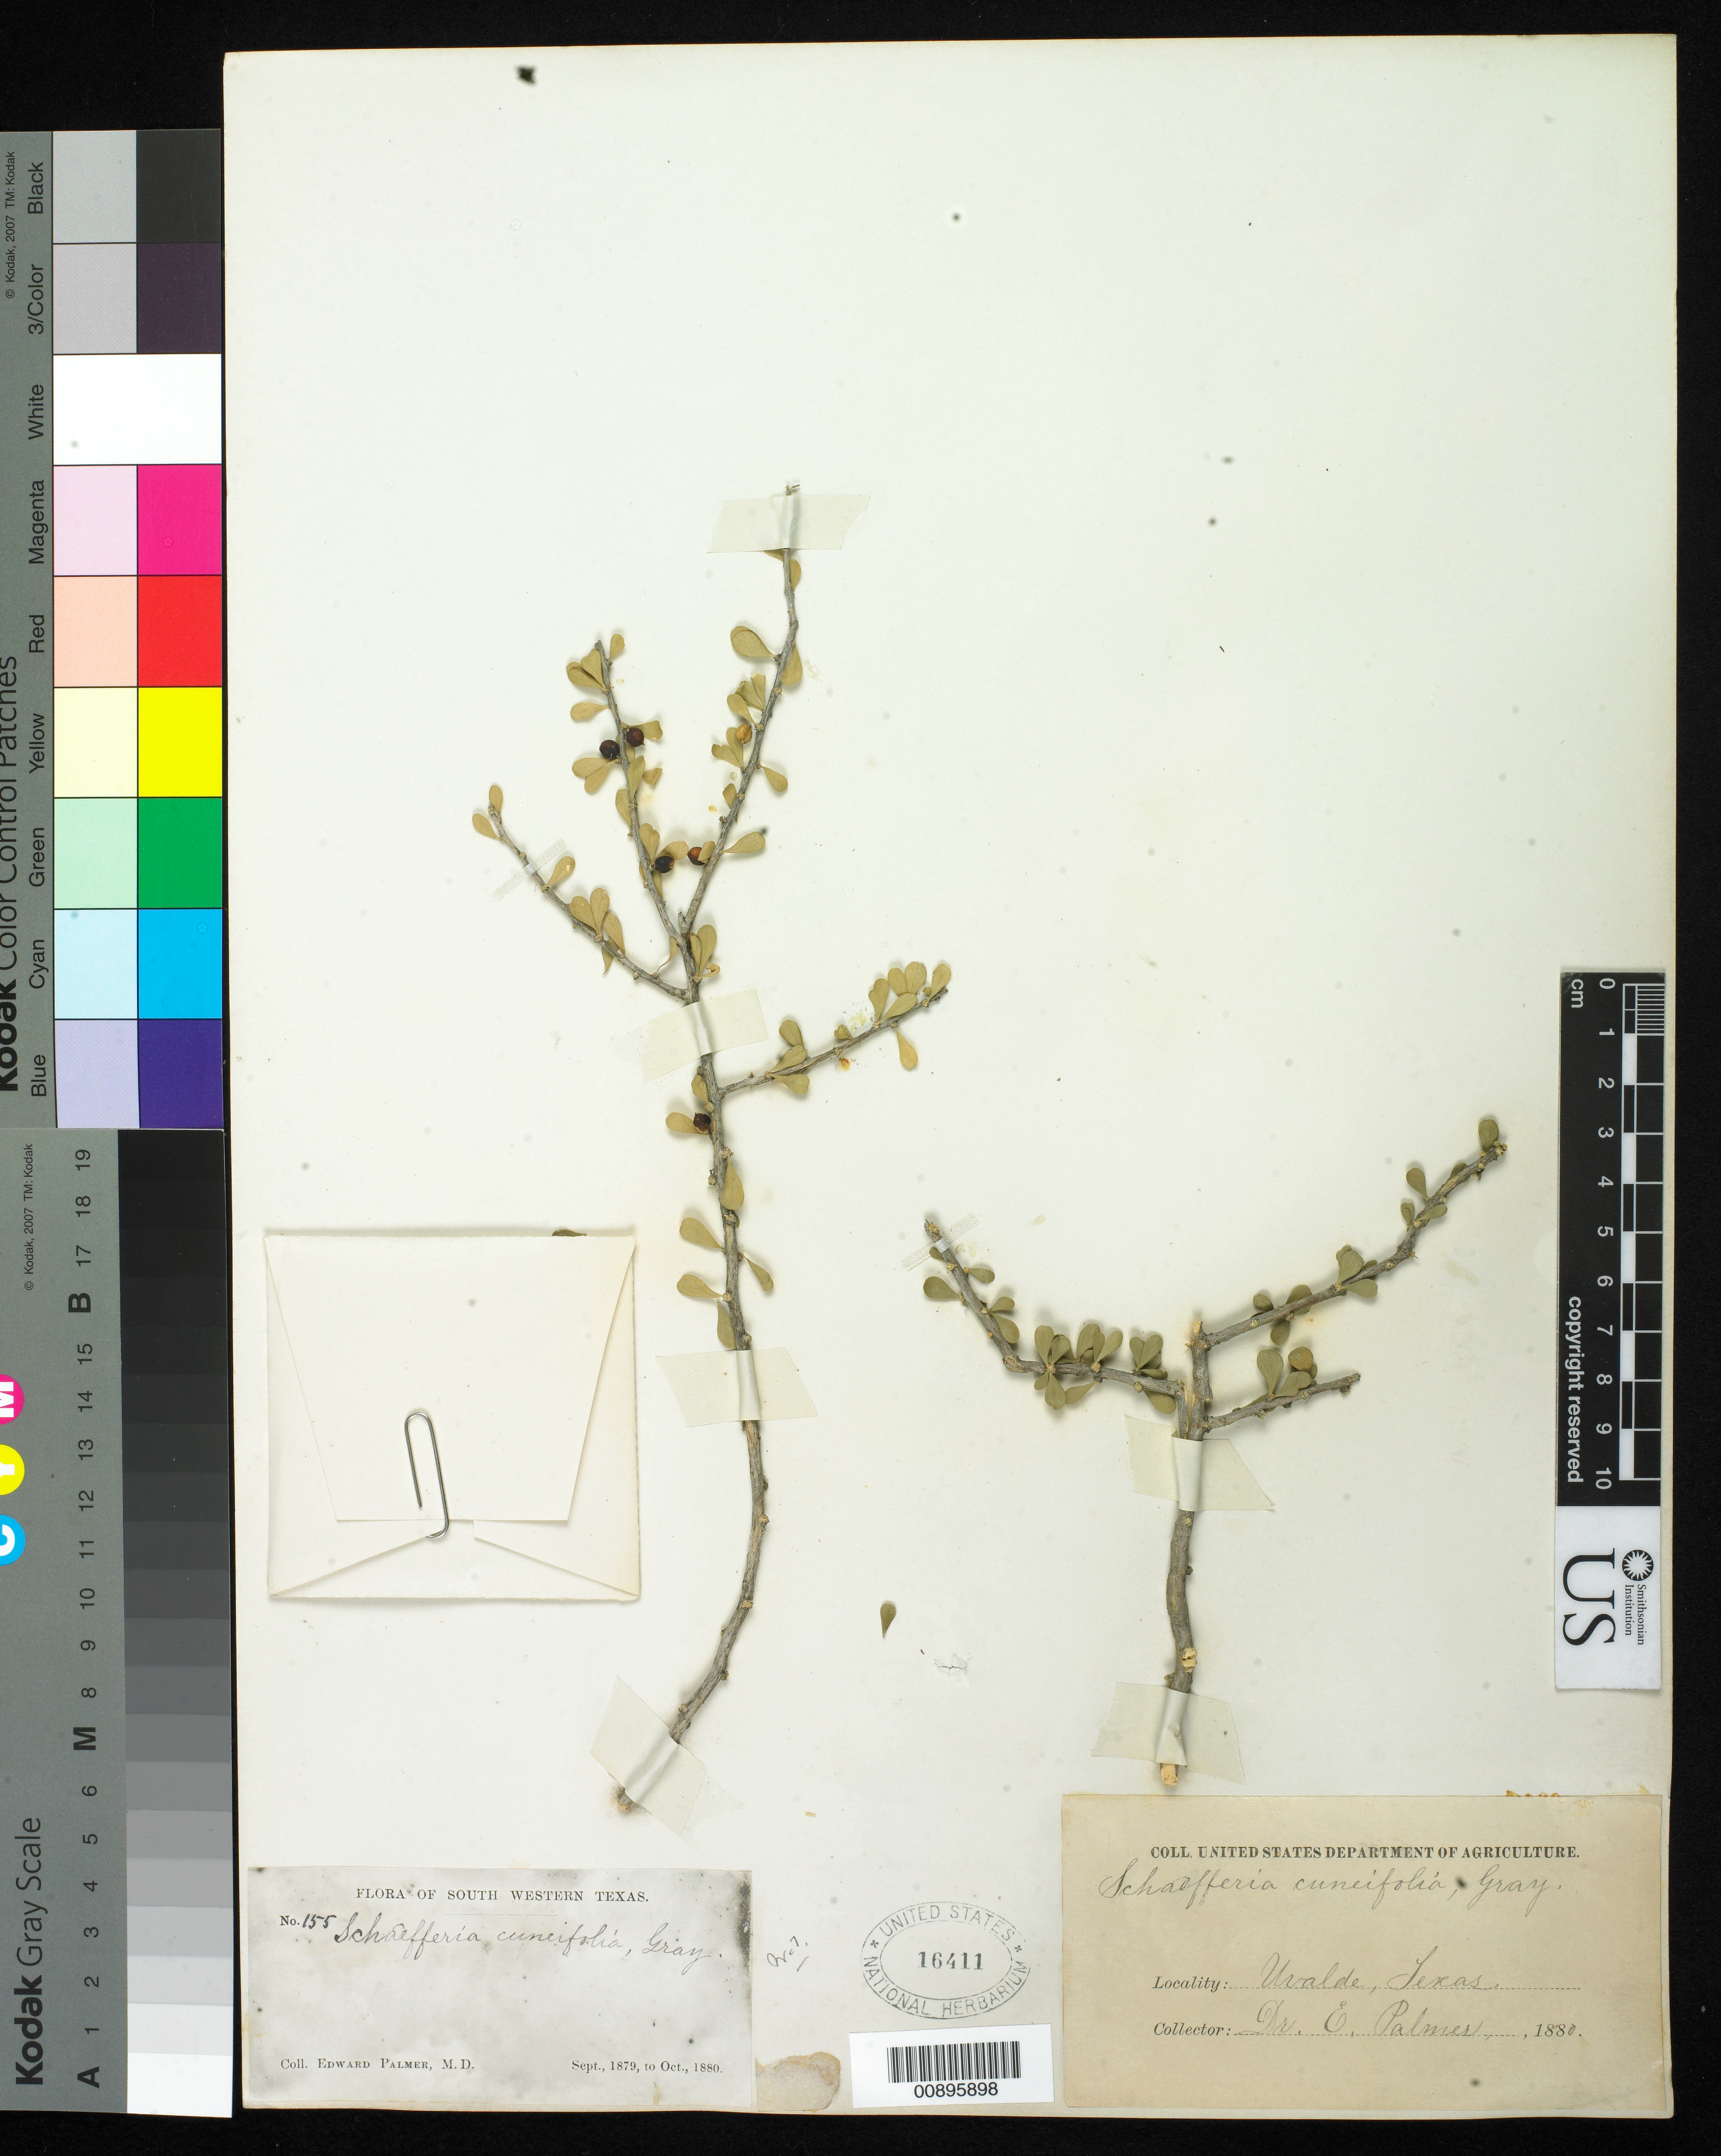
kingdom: Plantae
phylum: Tracheophyta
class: Magnoliopsida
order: Celastrales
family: Celastraceae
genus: Schaefferia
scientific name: Schaefferia cuneifolia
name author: A. Gray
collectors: E. Palmer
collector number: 155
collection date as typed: Sep 1879 to -- Oct 1880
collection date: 1879-09/1880-10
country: United States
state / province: Texas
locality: Uvalde, Texas.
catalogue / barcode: US 16411